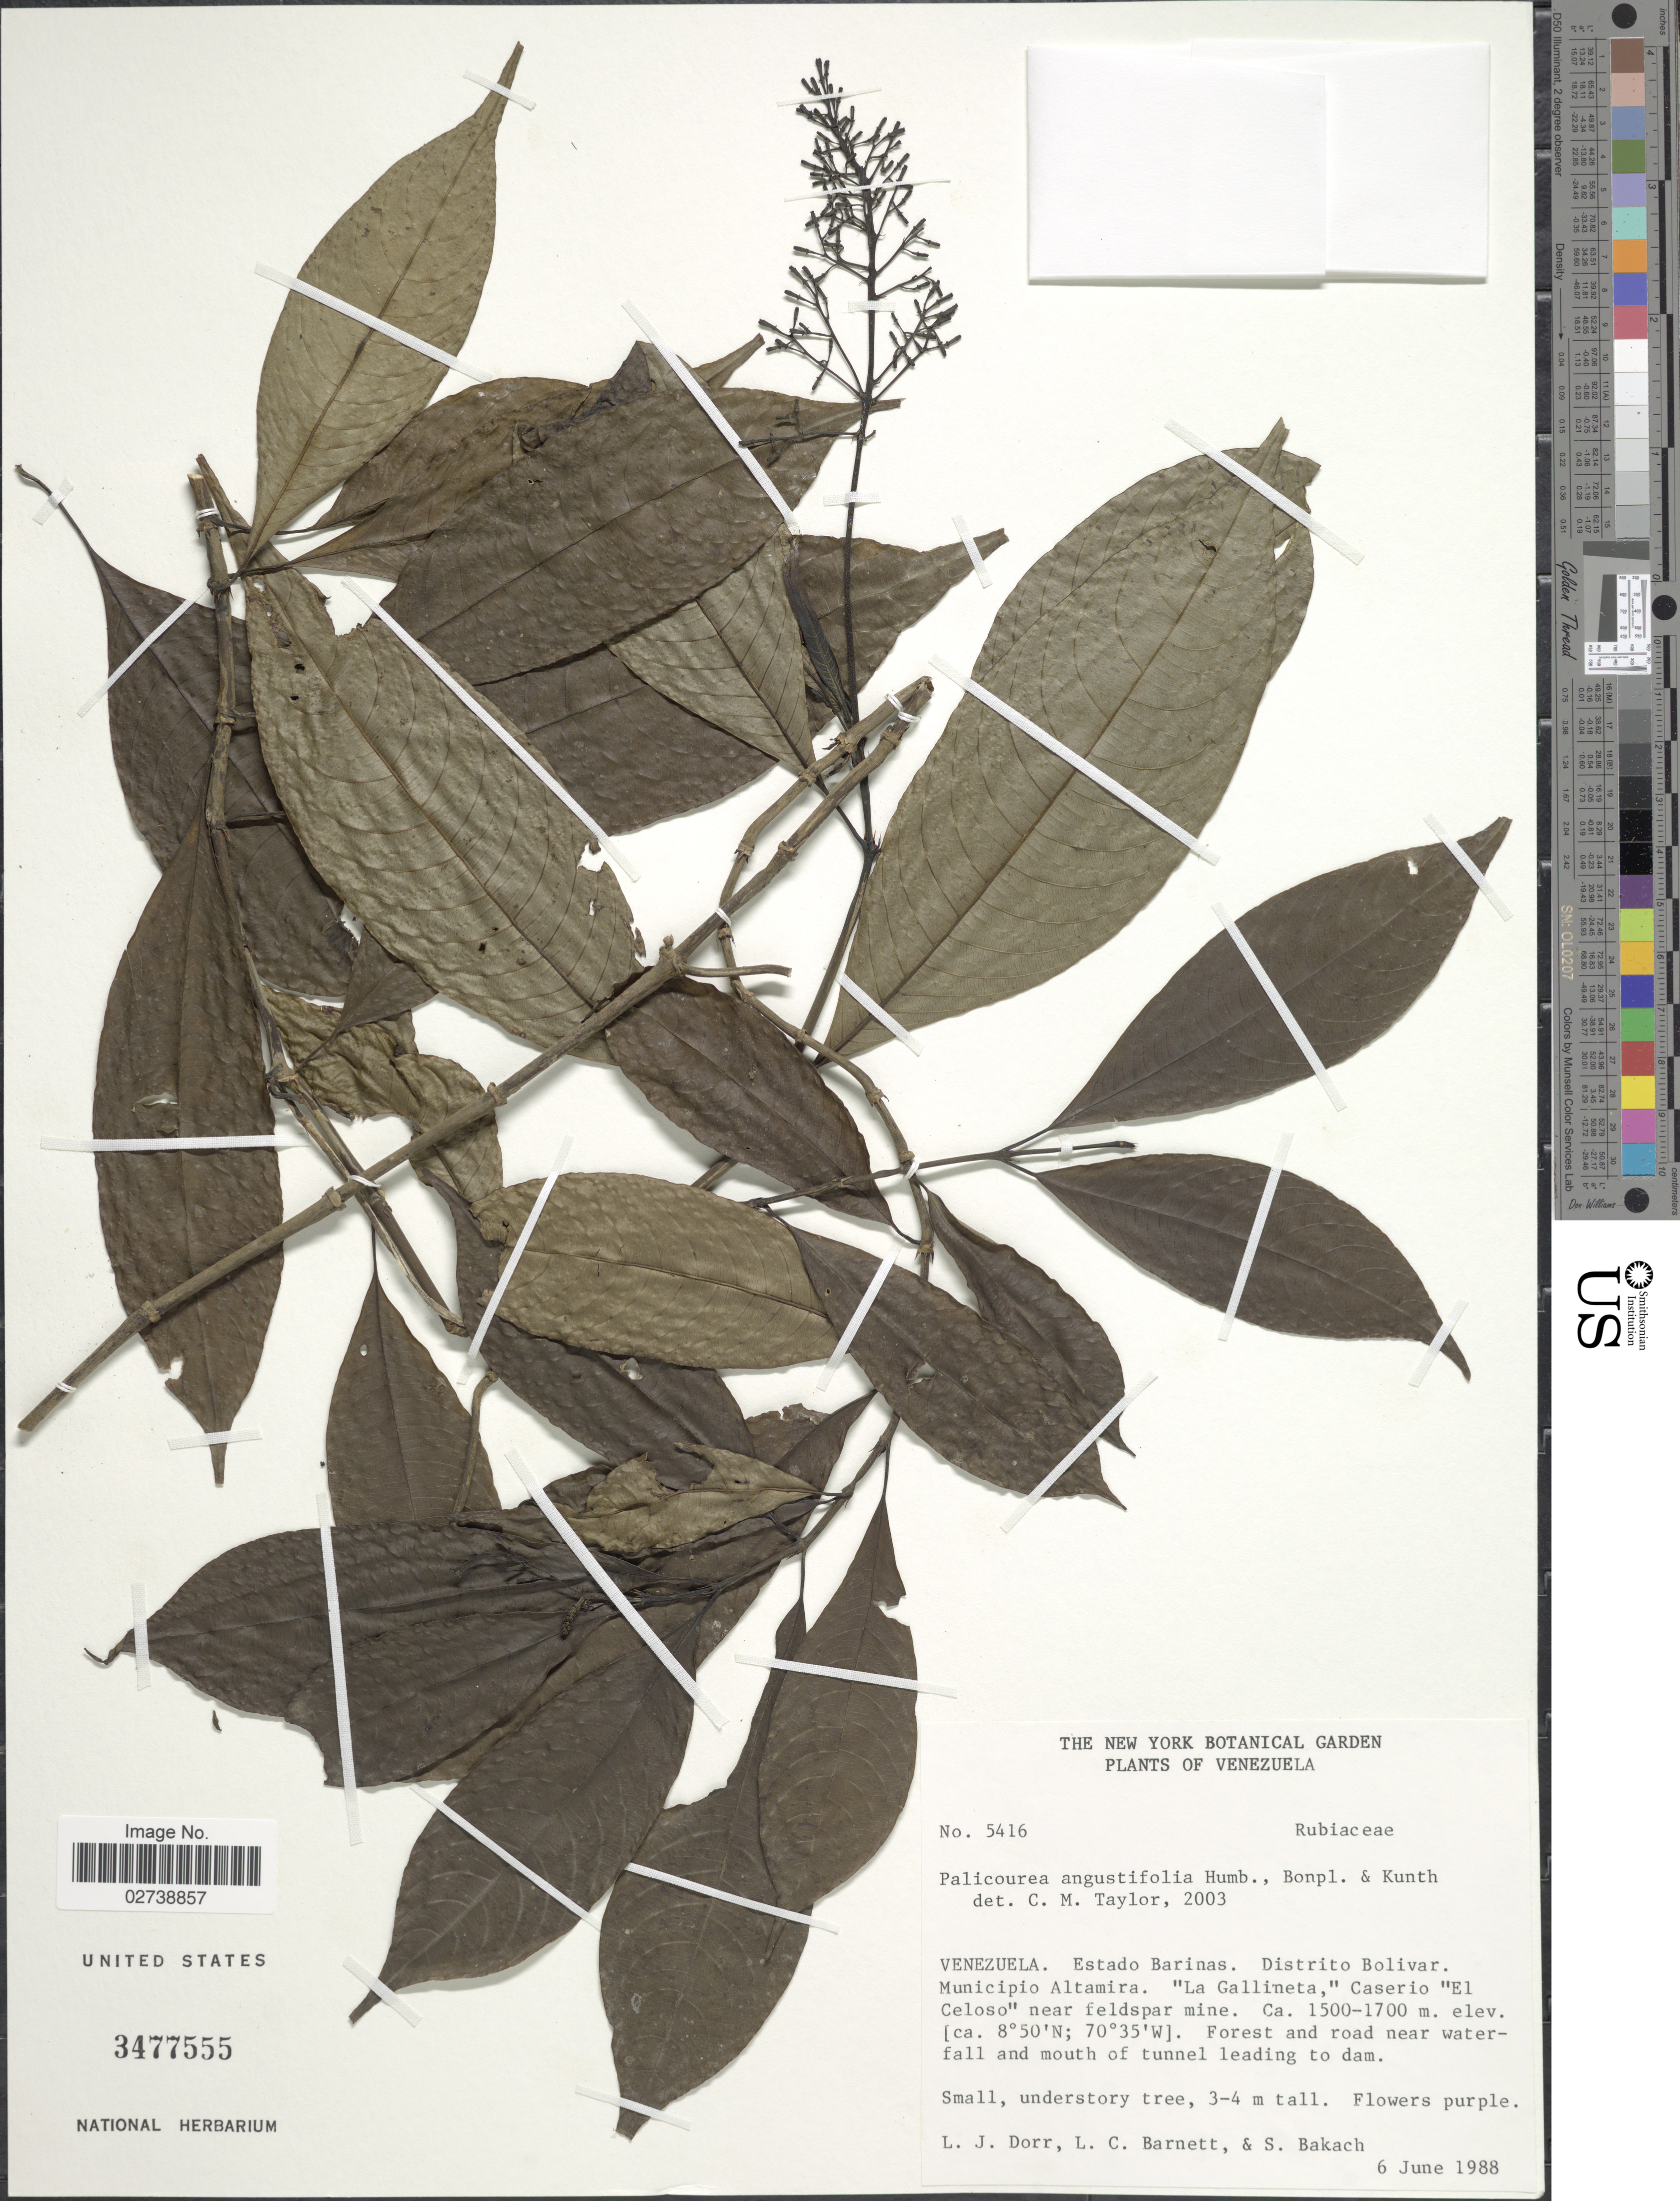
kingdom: Plantae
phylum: Tracheophyta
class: Magnoliopsida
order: Gentianales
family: Rubiaceae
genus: Palicourea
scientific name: Palicourea angustifolia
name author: Kunth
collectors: L. J. Dorr, L. C. Barnett & S. Bakach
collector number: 5416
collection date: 1988-06-06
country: Venezuela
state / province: Barinas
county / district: Bolívar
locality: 'La Gallineta,' Caserio 'El Celoso' near feldspar mine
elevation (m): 1500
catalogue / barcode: US 3477555